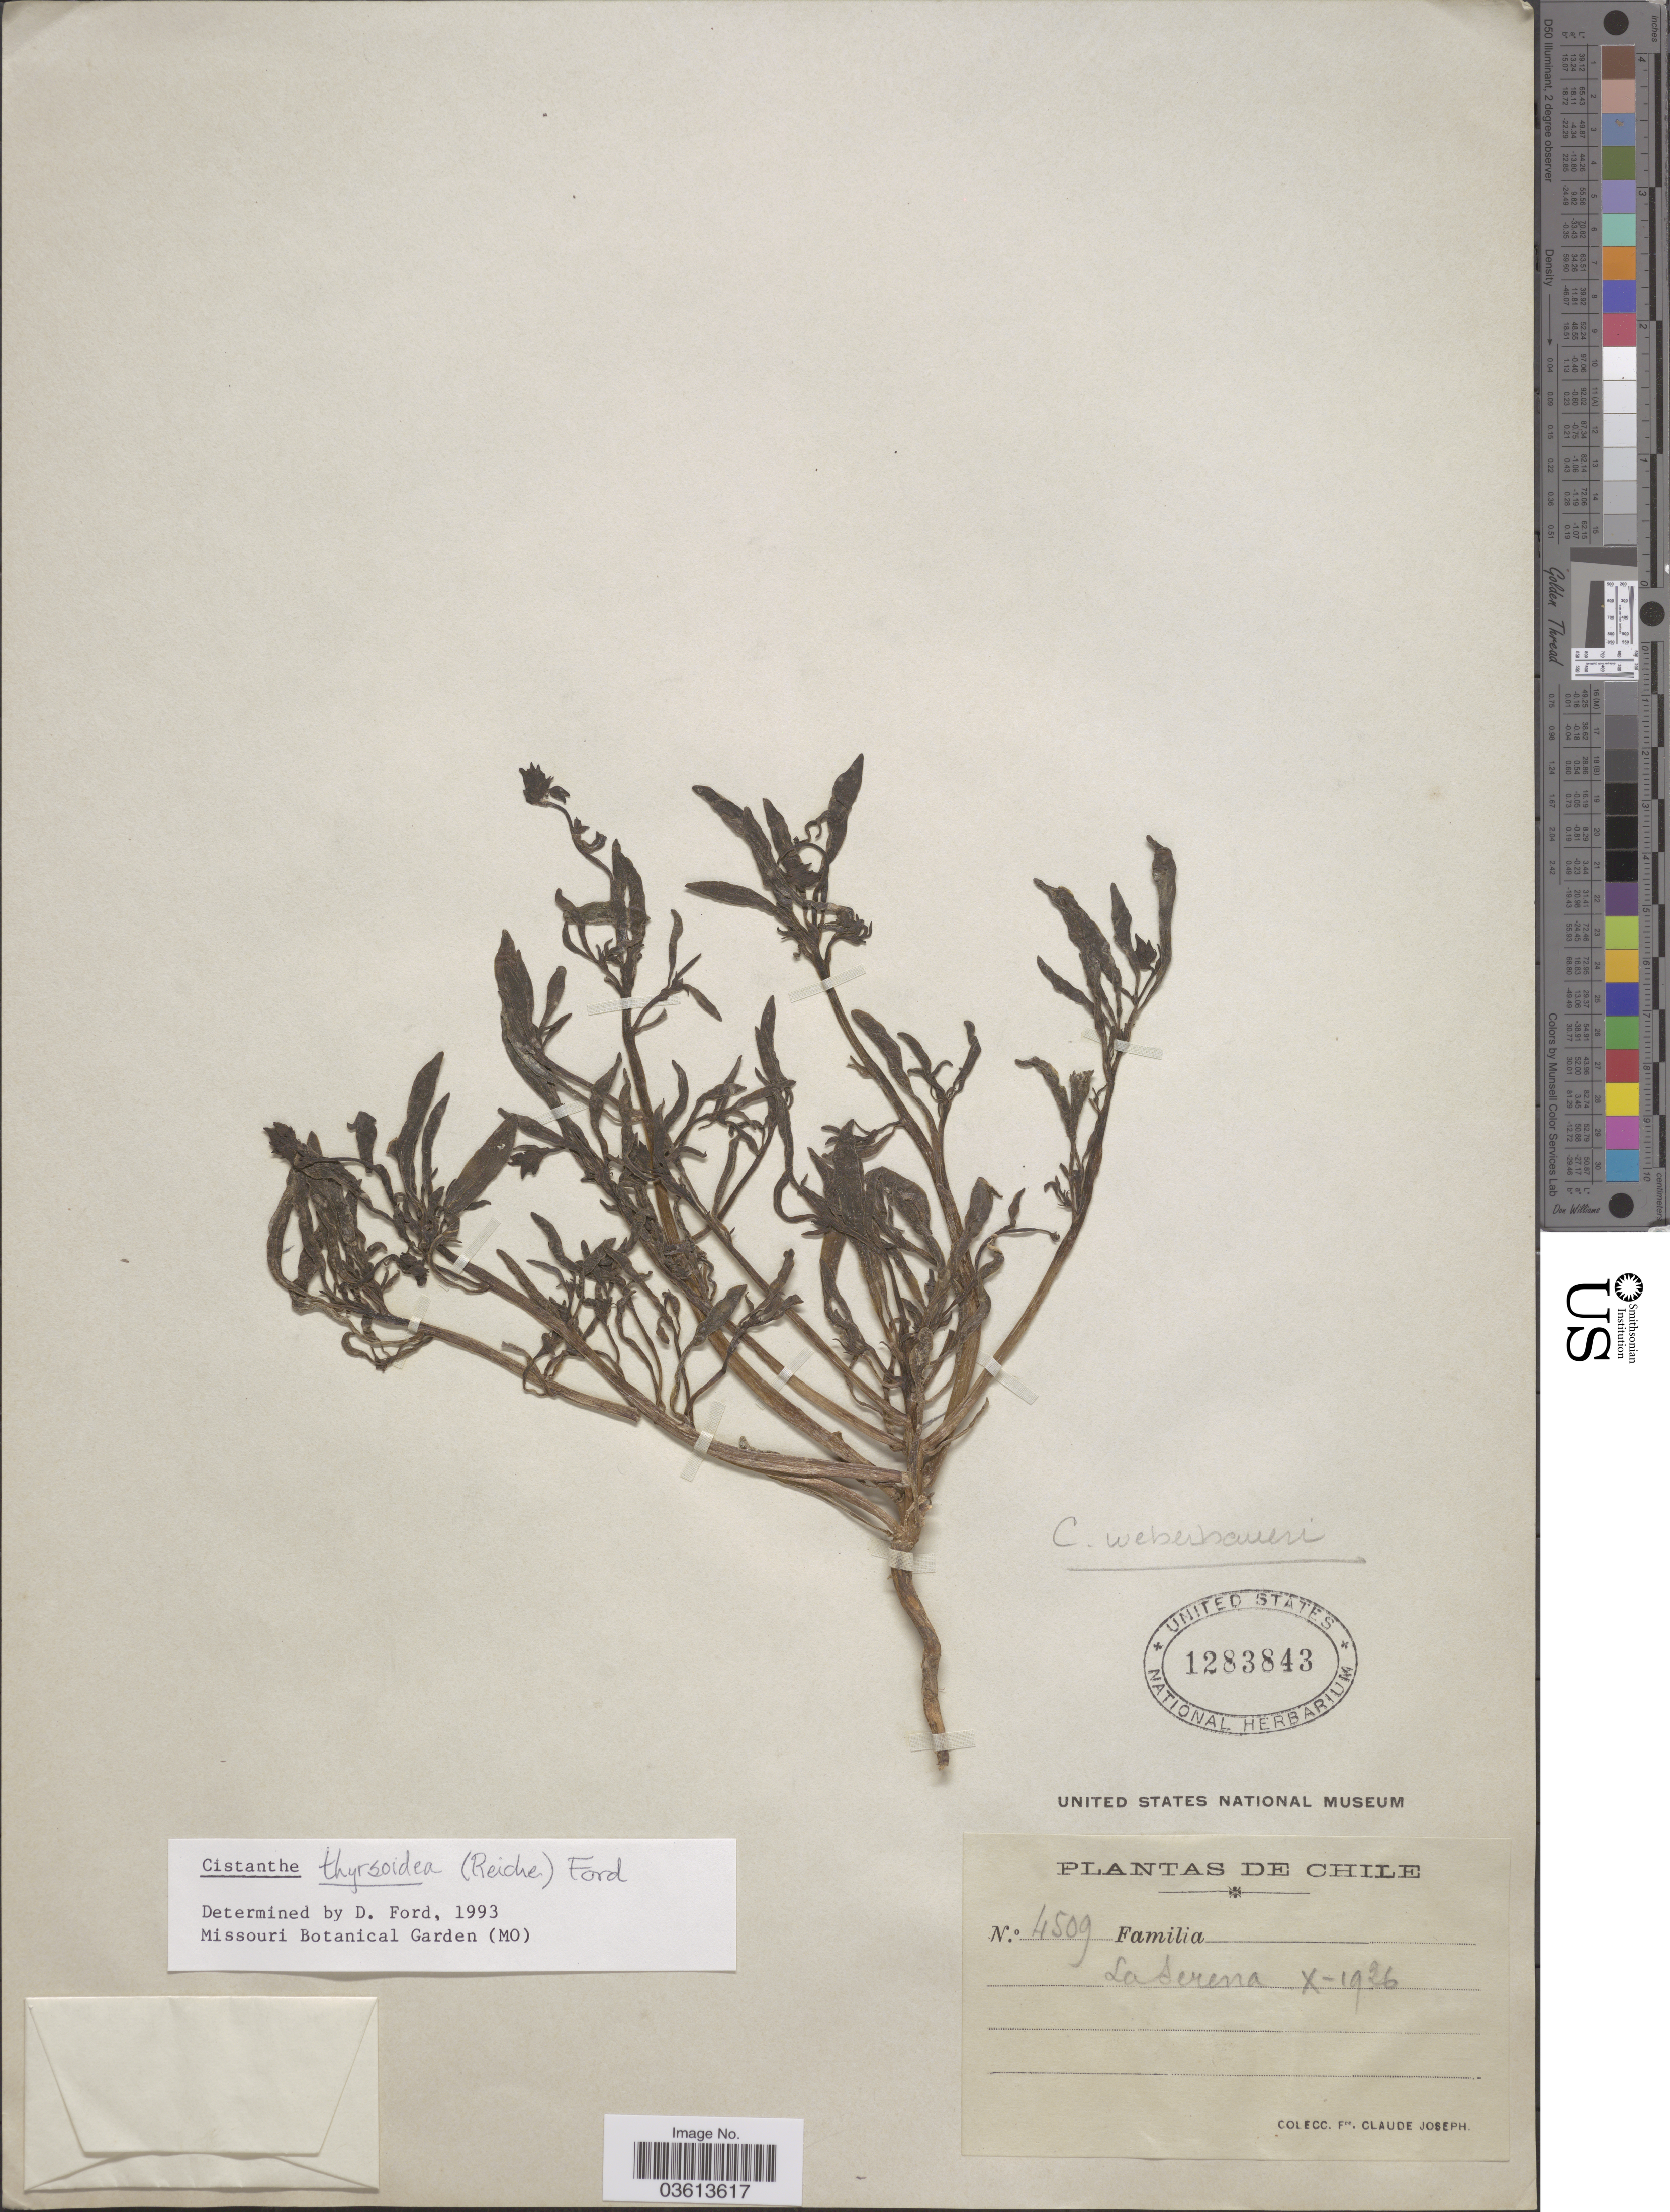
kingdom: Plantae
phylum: Tracheophyta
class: Magnoliopsida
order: Caryophyllales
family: Montiaceae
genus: Cistanthe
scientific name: Cistanthe thyrsoidea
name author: (Reiche) Peralta & D.I. Ford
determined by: Ford, D. I.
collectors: Bro. Claude-Joseph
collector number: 4509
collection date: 1926-10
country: Chile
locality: La Serena.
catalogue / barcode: US 1283843